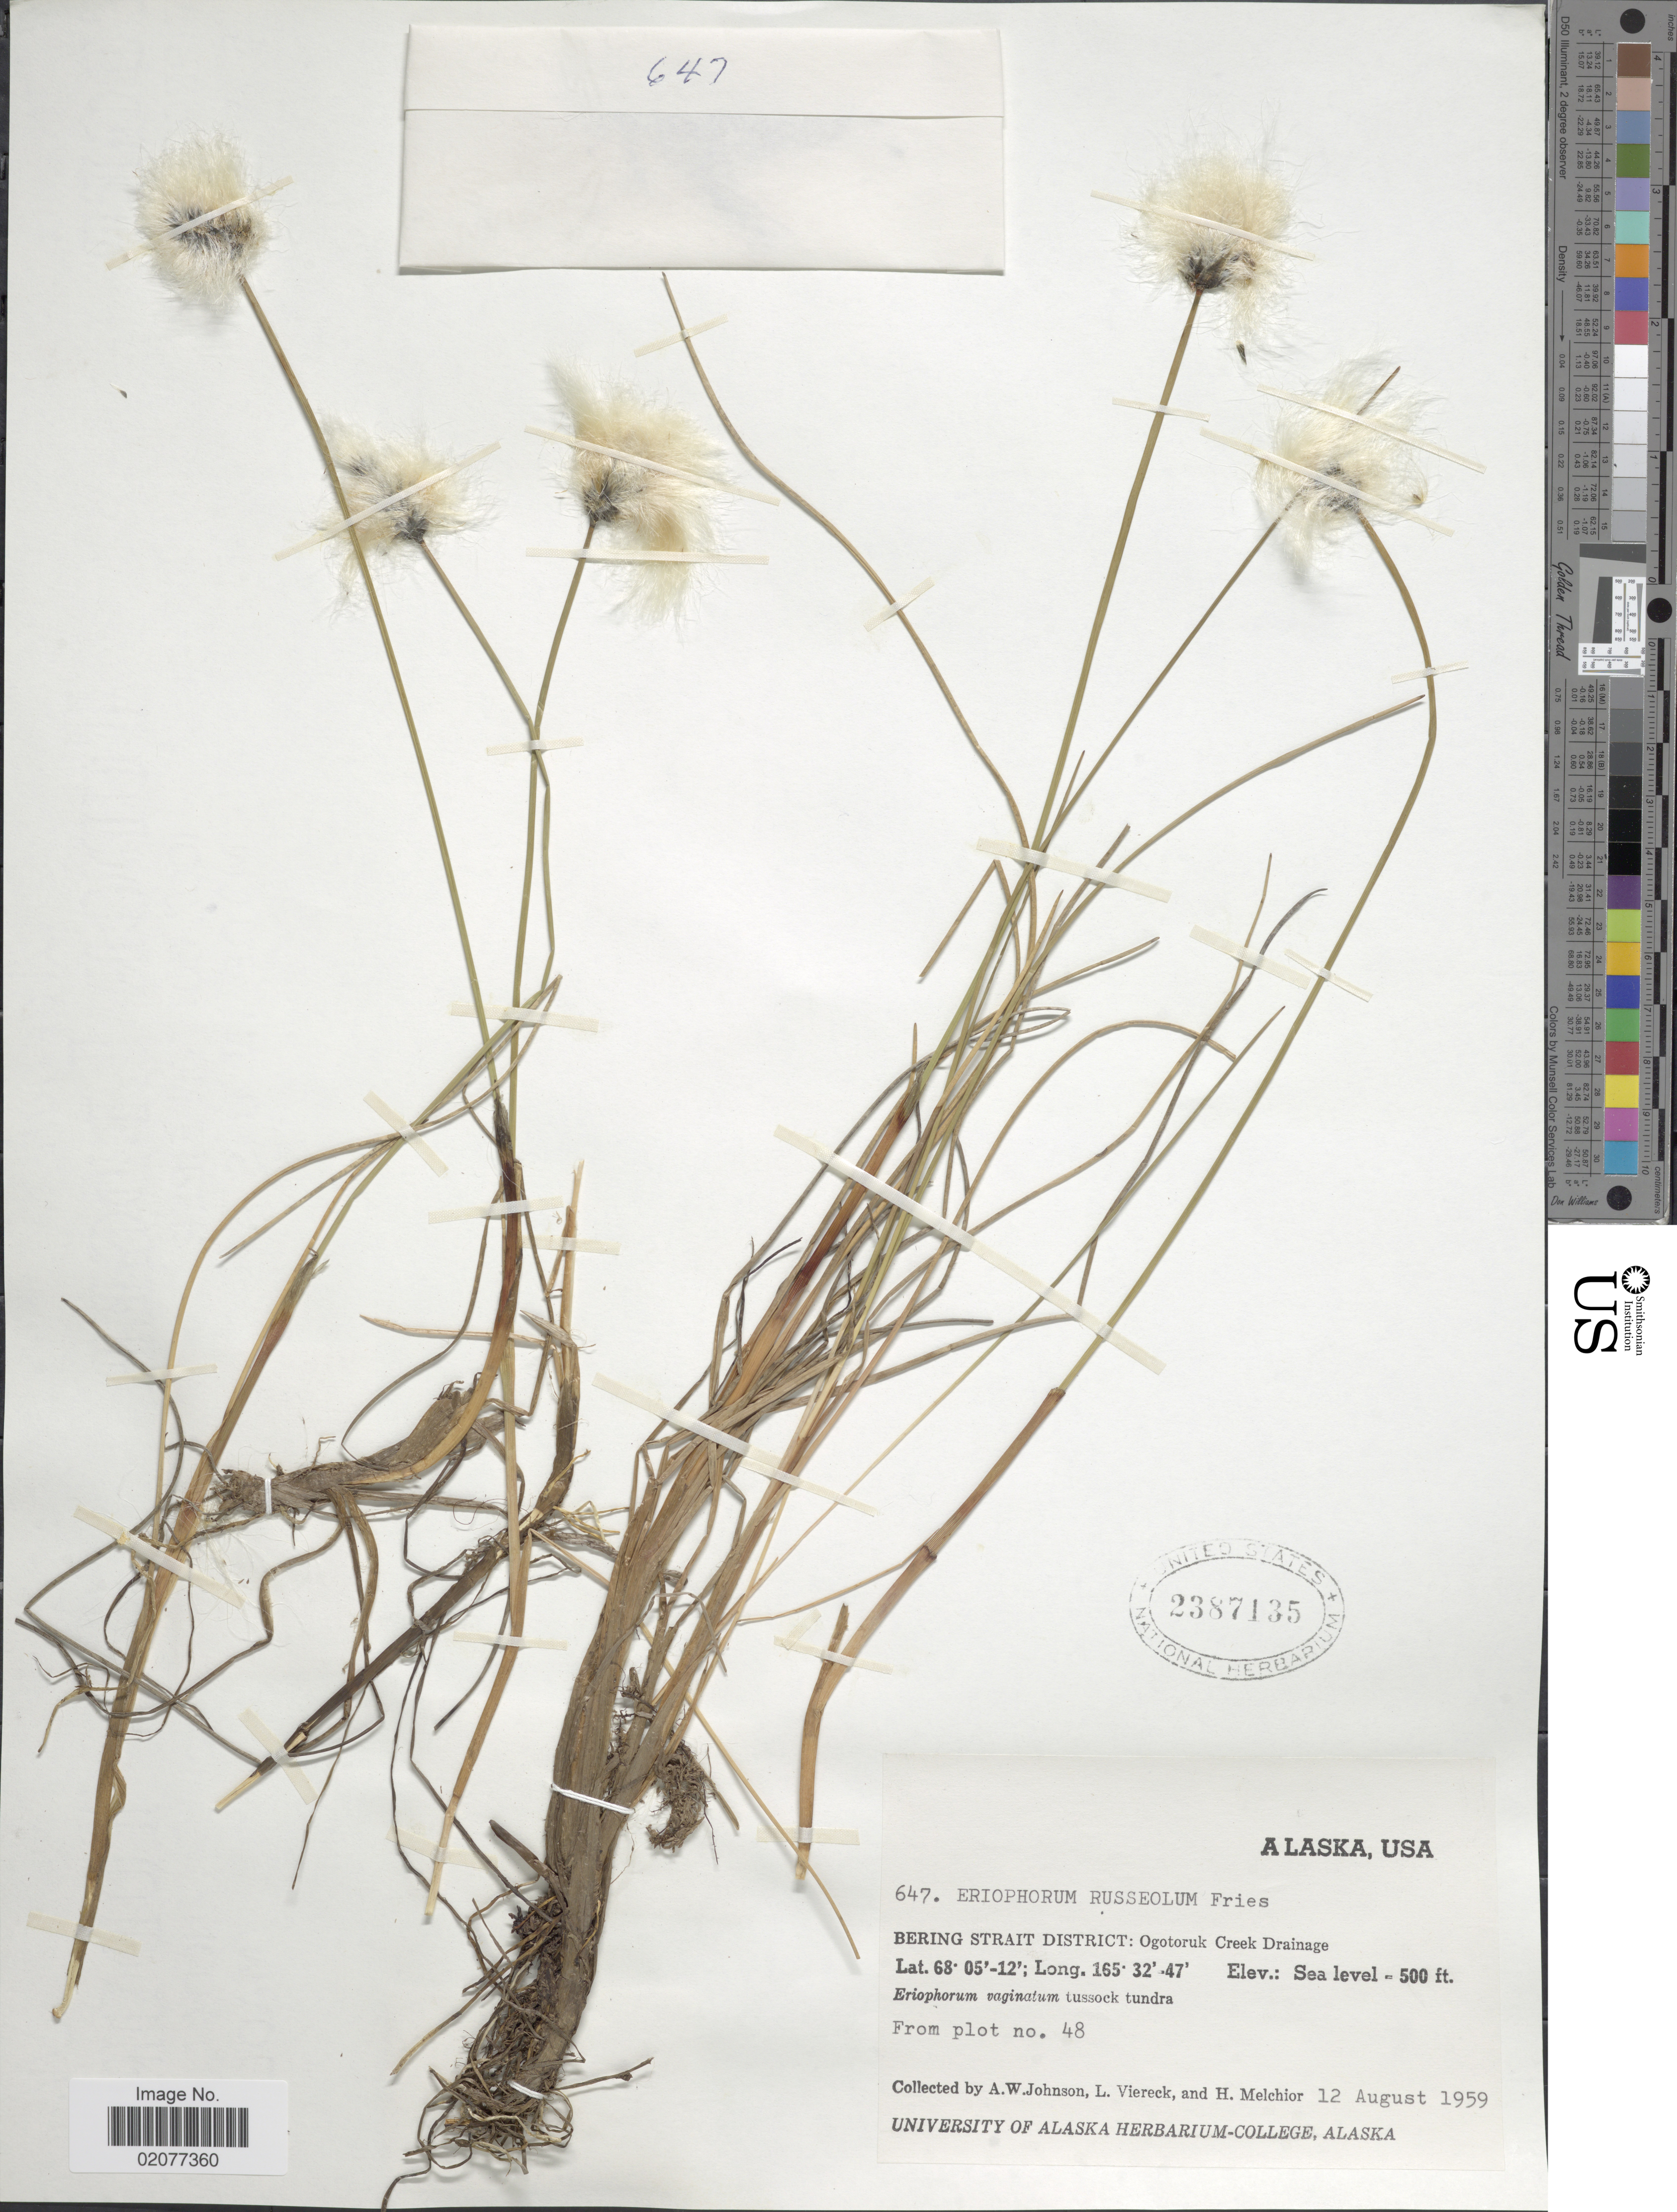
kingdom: Plantae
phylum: Tracheophyta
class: Liliopsida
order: Poales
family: Cyperaceae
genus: Eriophorum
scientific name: Eriophorum chamissonis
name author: C.A. Mey.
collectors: A. W. Johnson, L. Viereck & H. Melchior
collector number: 647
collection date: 1959-08-12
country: United States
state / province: Alaska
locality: Bering Strait District: Ogotoruk Creek Drainage. From plot no. 48.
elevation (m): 152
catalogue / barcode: US 2387135